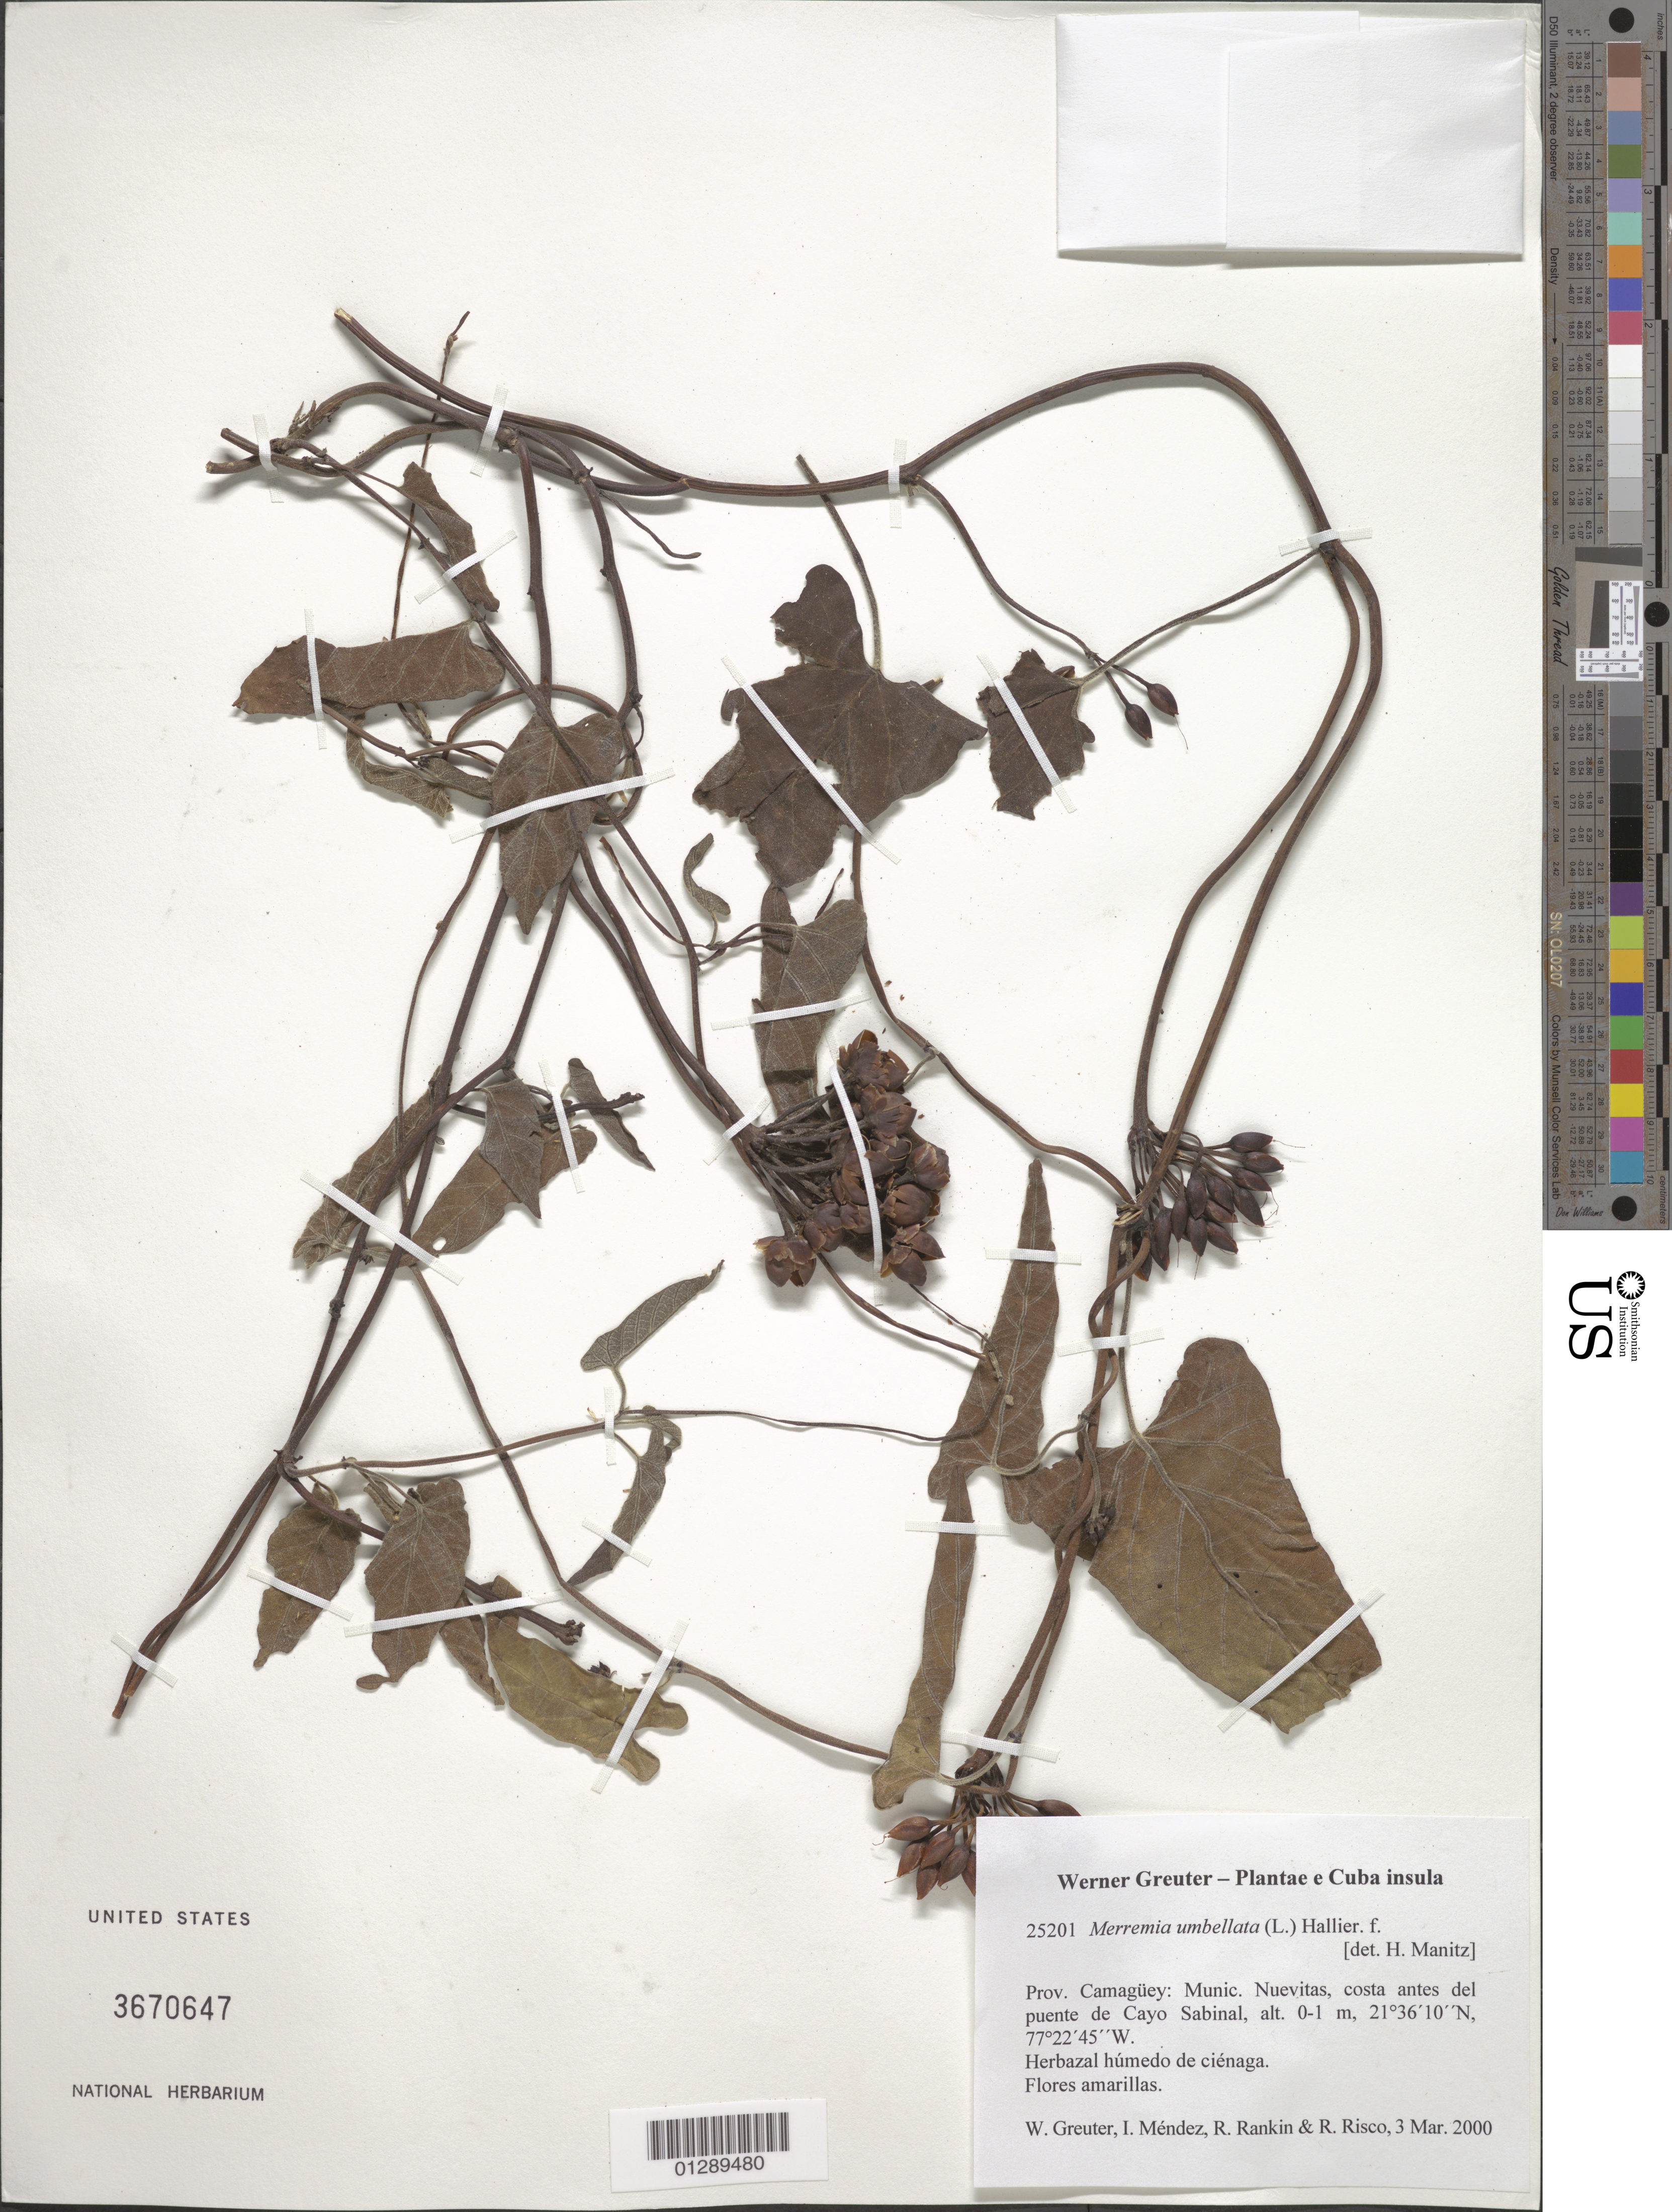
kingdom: Plantae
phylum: Tracheophyta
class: Magnoliopsida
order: Solanales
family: Convolvulaceae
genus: Camonea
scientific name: Camonea umbellata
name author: (L.) A. R. Simões & Staples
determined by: Strong, Mark T., (BOT), Smithsonian Institution - National Museum of Natural History (UNITED STATES)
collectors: W. R. Greuter, I. Méndez, R. Rankin Rodriguez & R. Risco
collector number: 25201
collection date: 2000-03-03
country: Cuba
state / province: Camagüey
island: Cuba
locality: Munic. Nuevitas, costa antes del puente de Cayo Sabinal.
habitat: Herbazal húmedo de ciénaga.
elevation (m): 0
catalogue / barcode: US 3670647